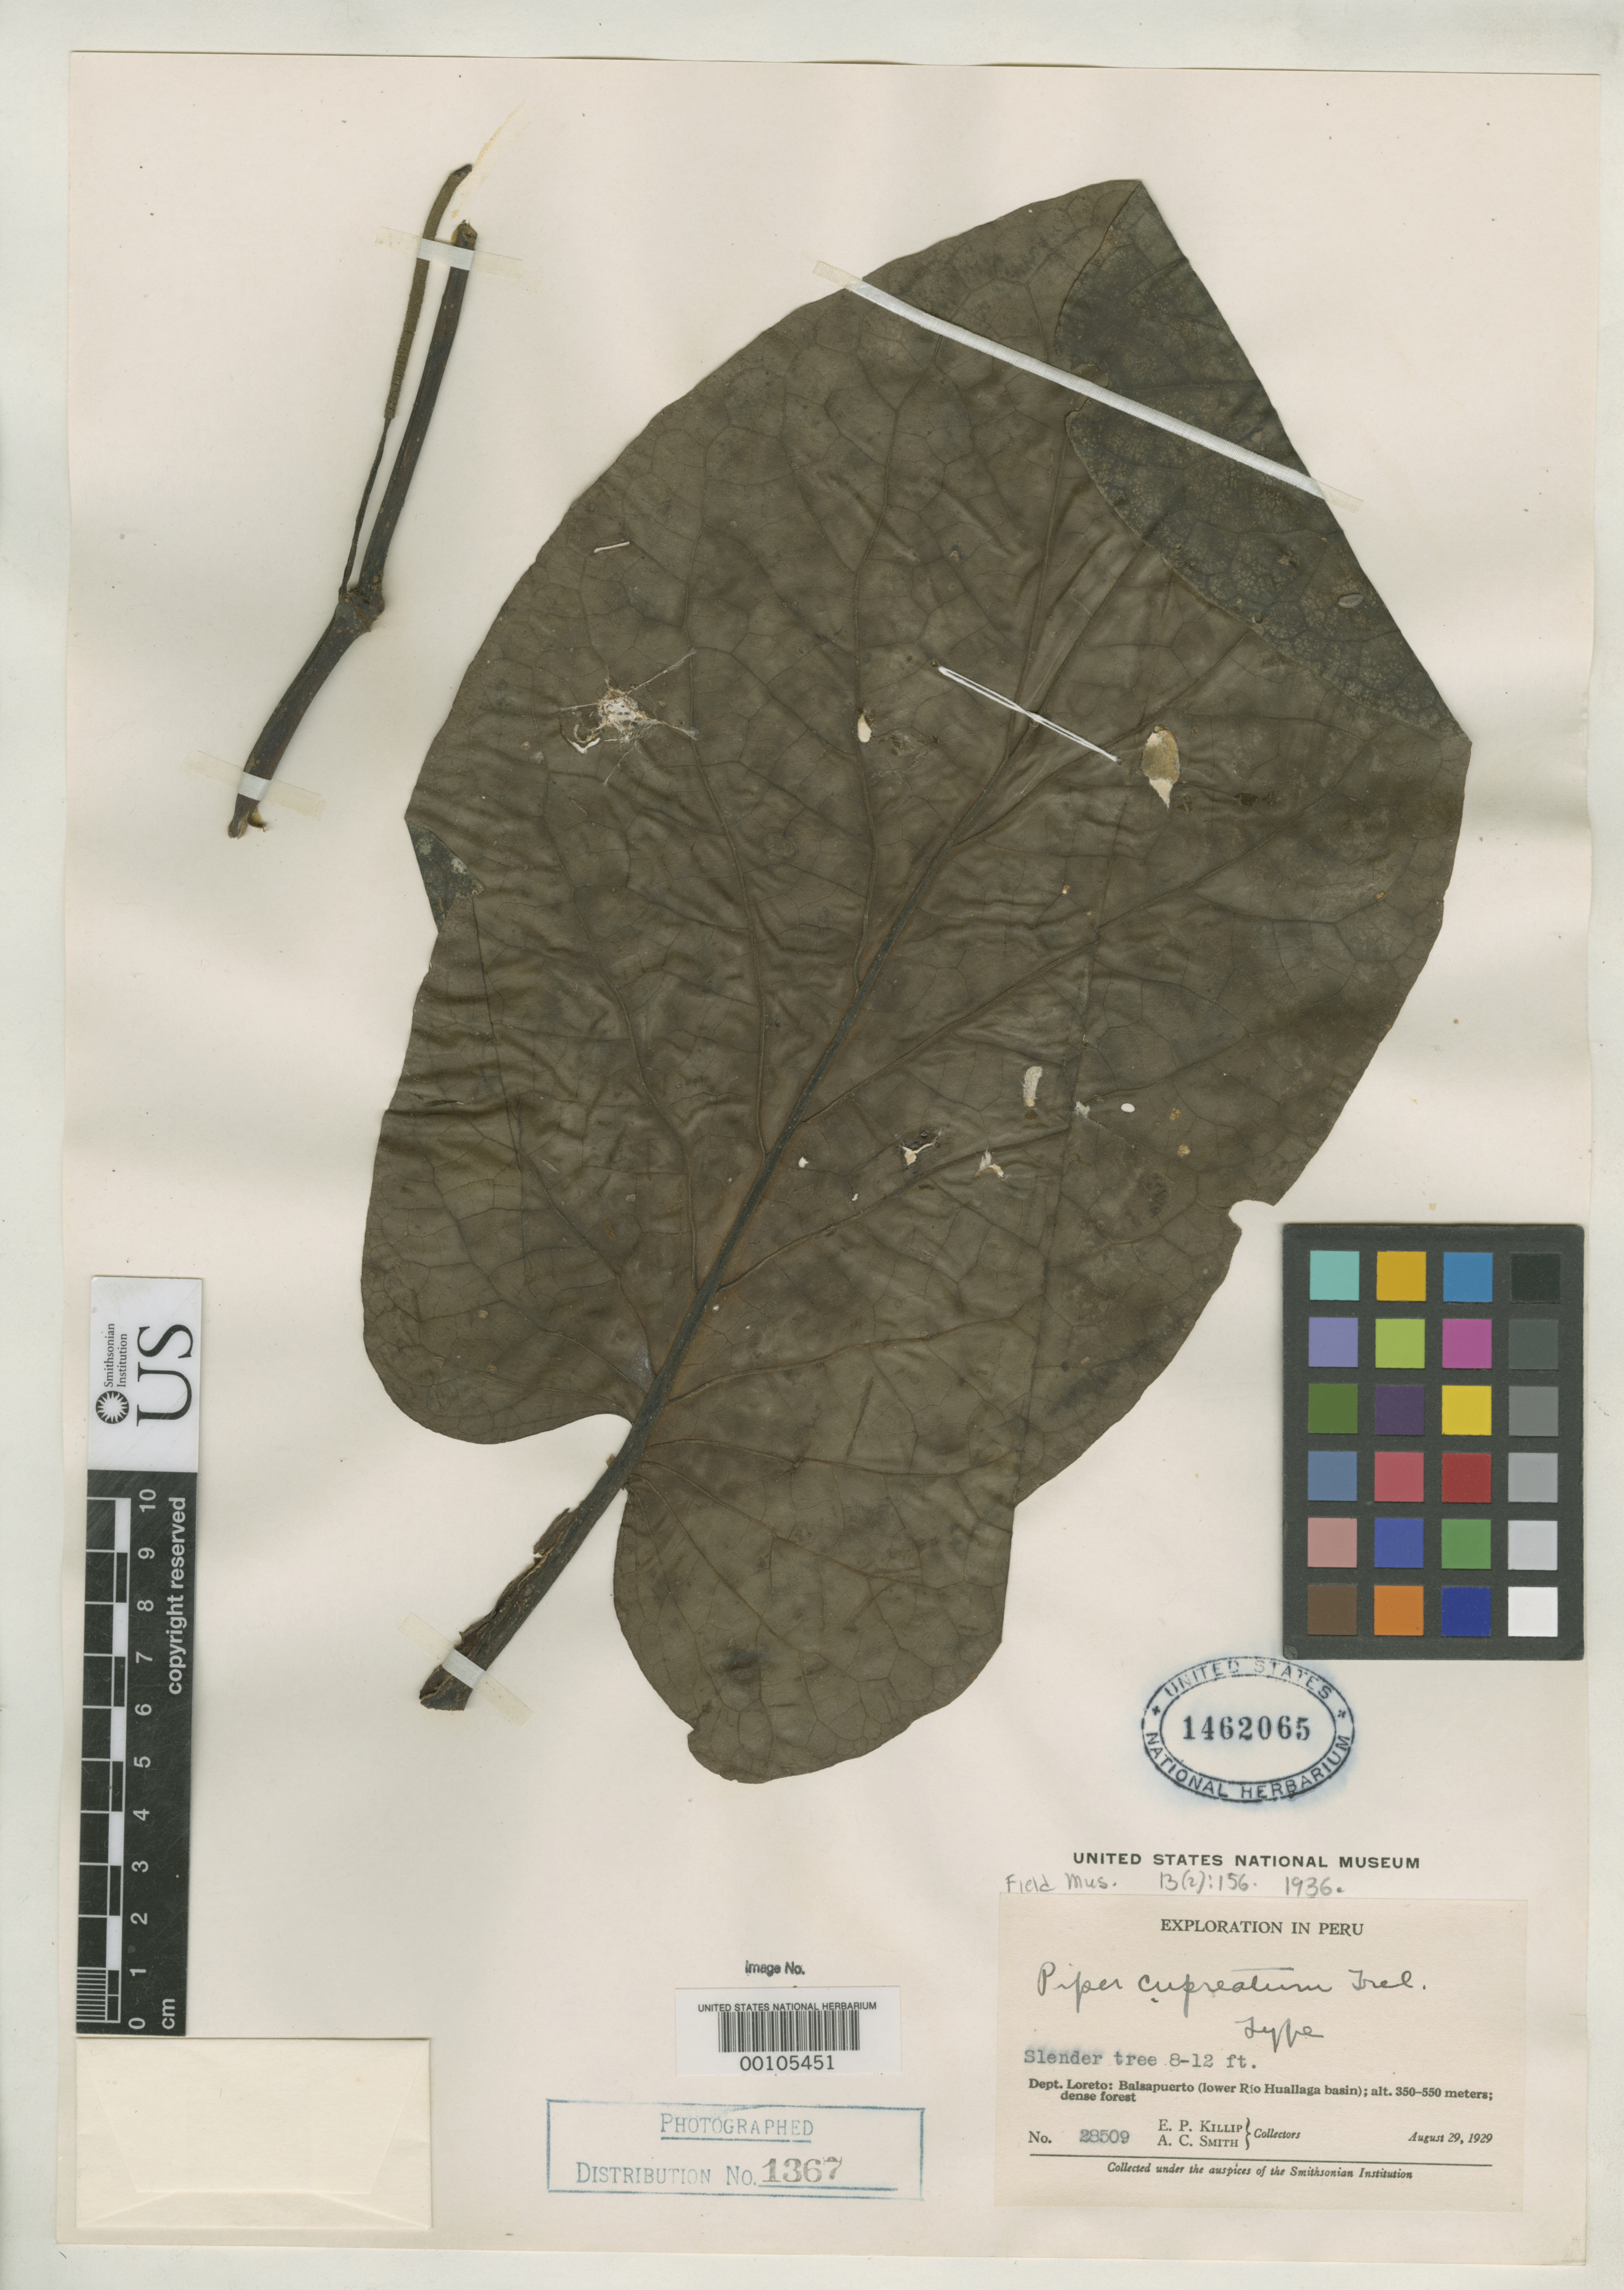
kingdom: Plantae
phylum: Tracheophyta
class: Magnoliopsida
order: Piperales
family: Piperaceae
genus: Piper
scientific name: Piper cupreatum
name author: Trel. in J.F. Macbr.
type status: Holotype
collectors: E. P. Killip & A. C. Smith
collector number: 28509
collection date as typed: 29 Aug 1929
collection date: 1929-08-29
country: Peru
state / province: Loreto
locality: Balsapuerto.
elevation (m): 350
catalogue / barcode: US 1462065